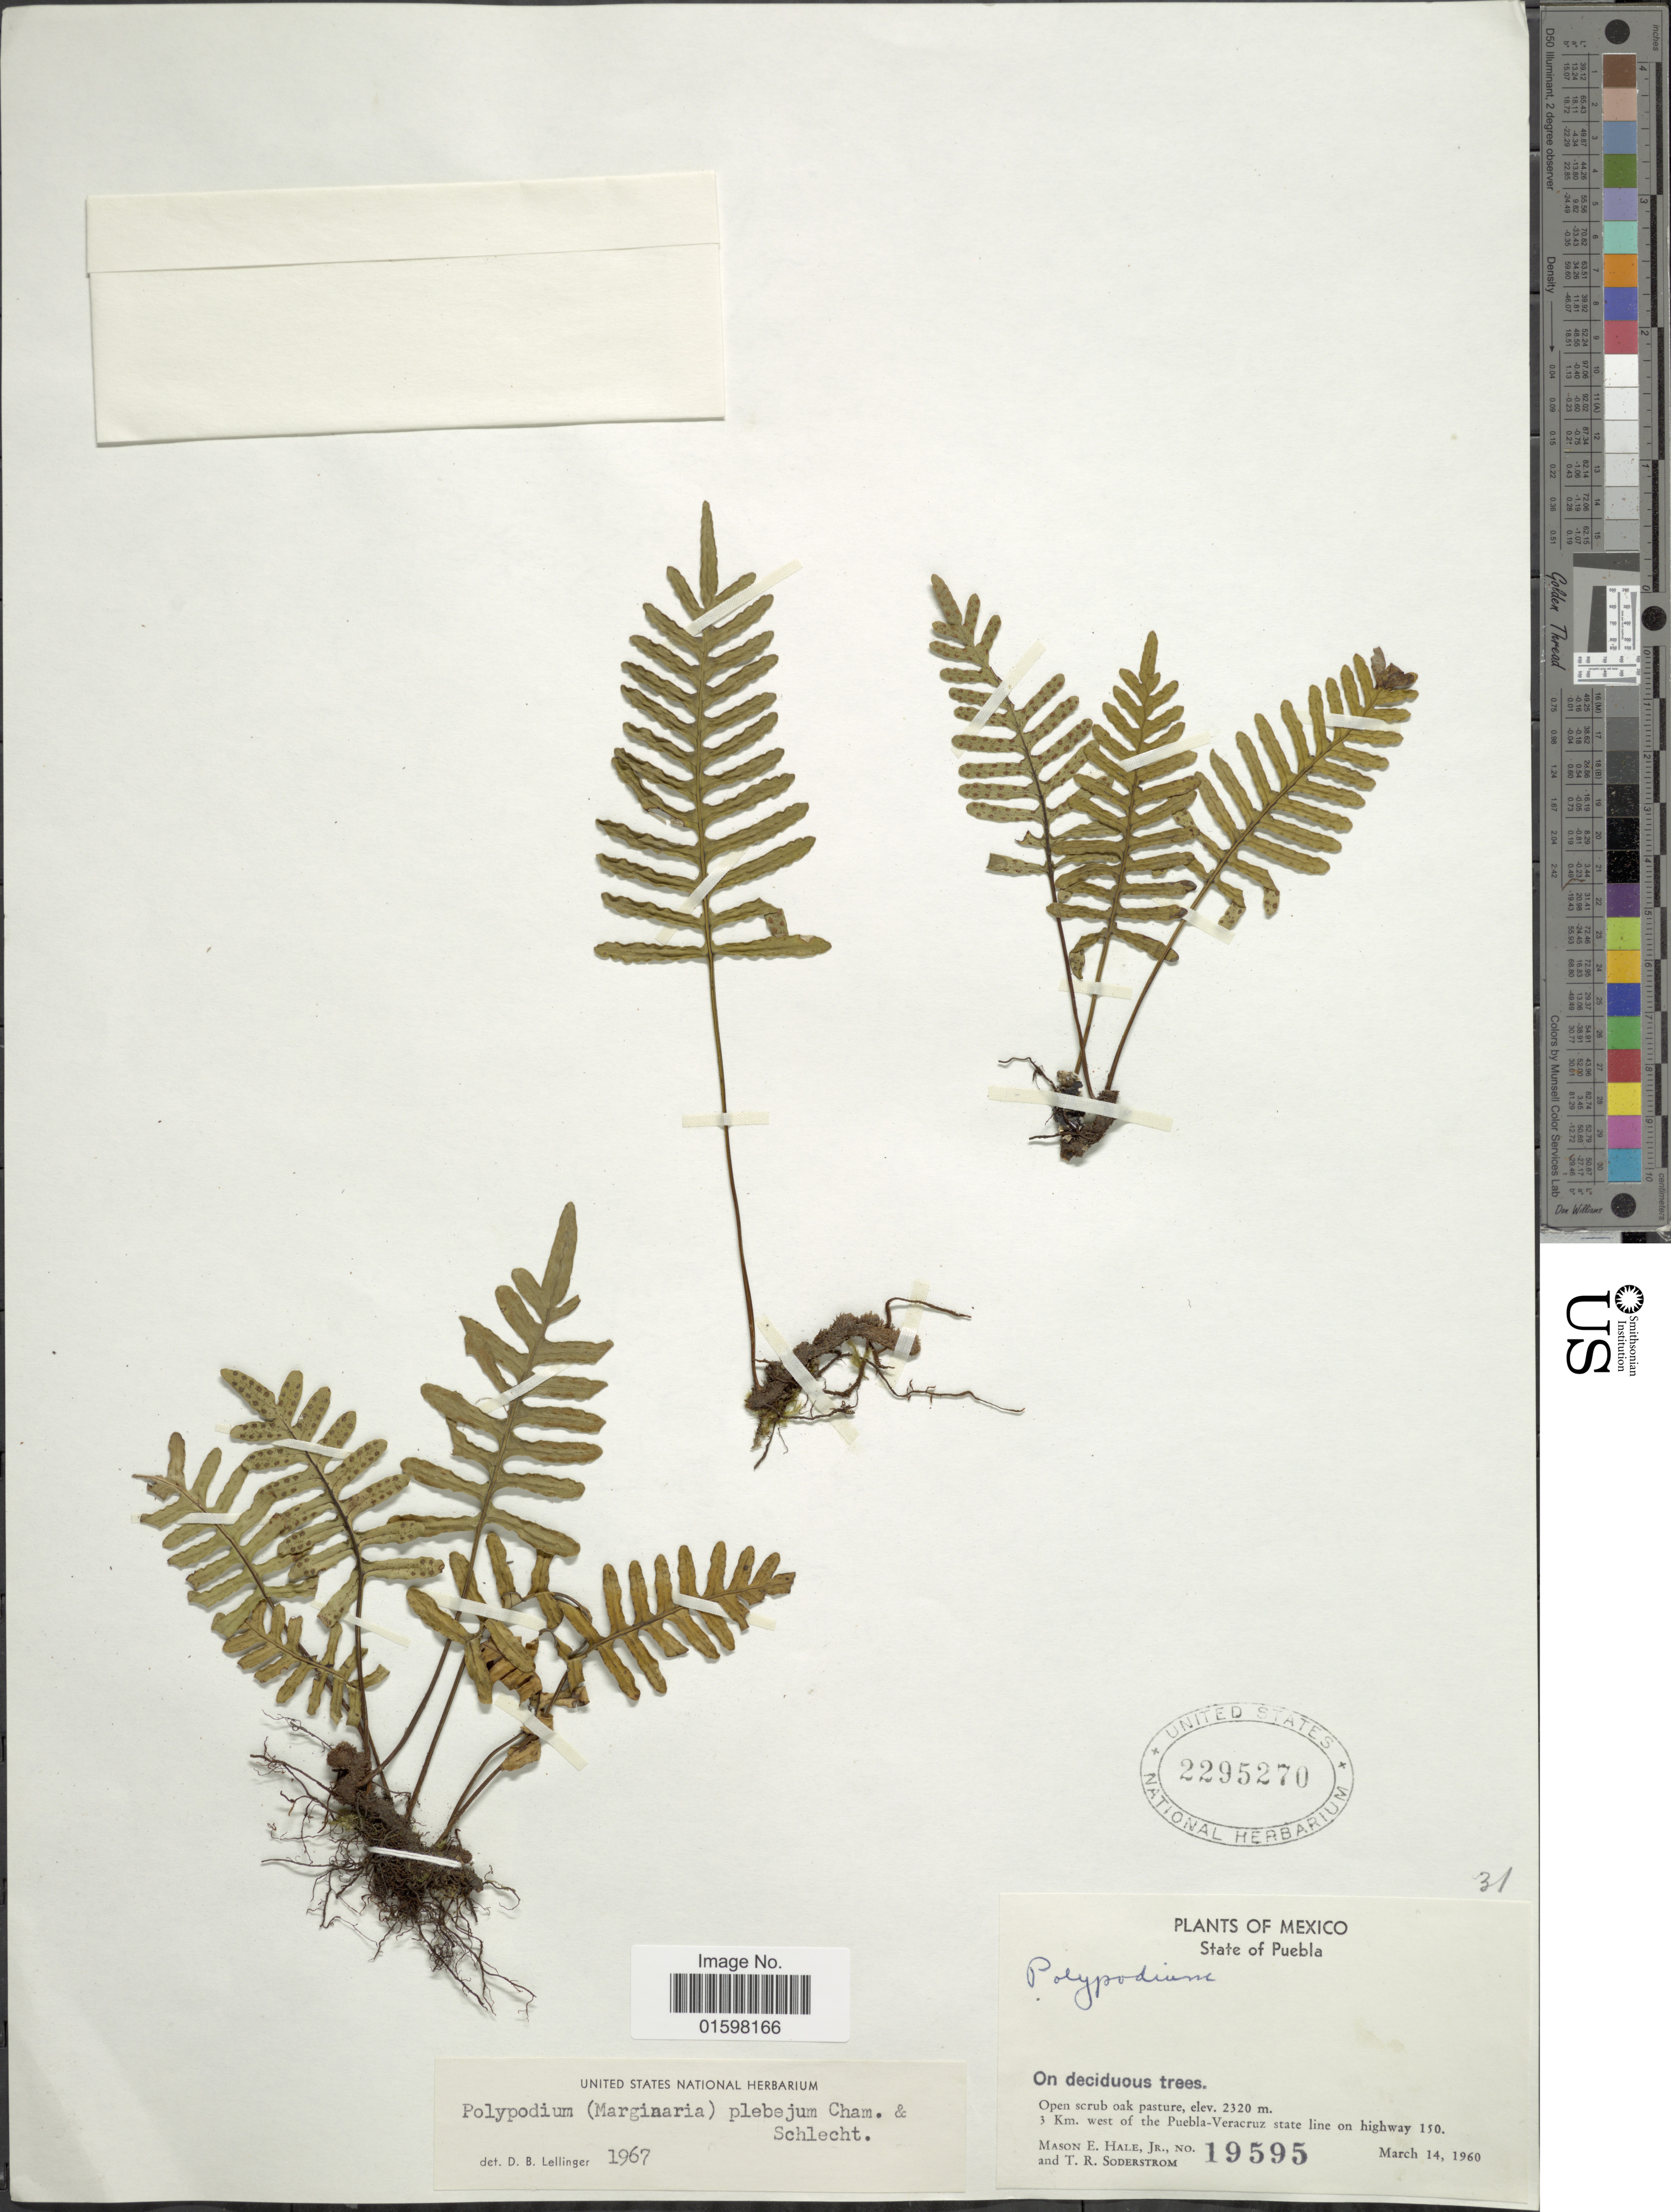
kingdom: Plantae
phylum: Tracheophyta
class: Polypodiopsida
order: Polypodiales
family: Polypodiaceae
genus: Pleopeltis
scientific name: Pleopeltis plebeia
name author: (Schltdl. ex Cham.) A.R. Sm. & Tejero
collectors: M. Hale & T. R. Soderstrom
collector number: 19595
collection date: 1960-03-14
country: Mexico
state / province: Puebla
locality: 3 Km. west of the Puebla-Veracruz state of line on highway 150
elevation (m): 2320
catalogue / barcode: US 2295270